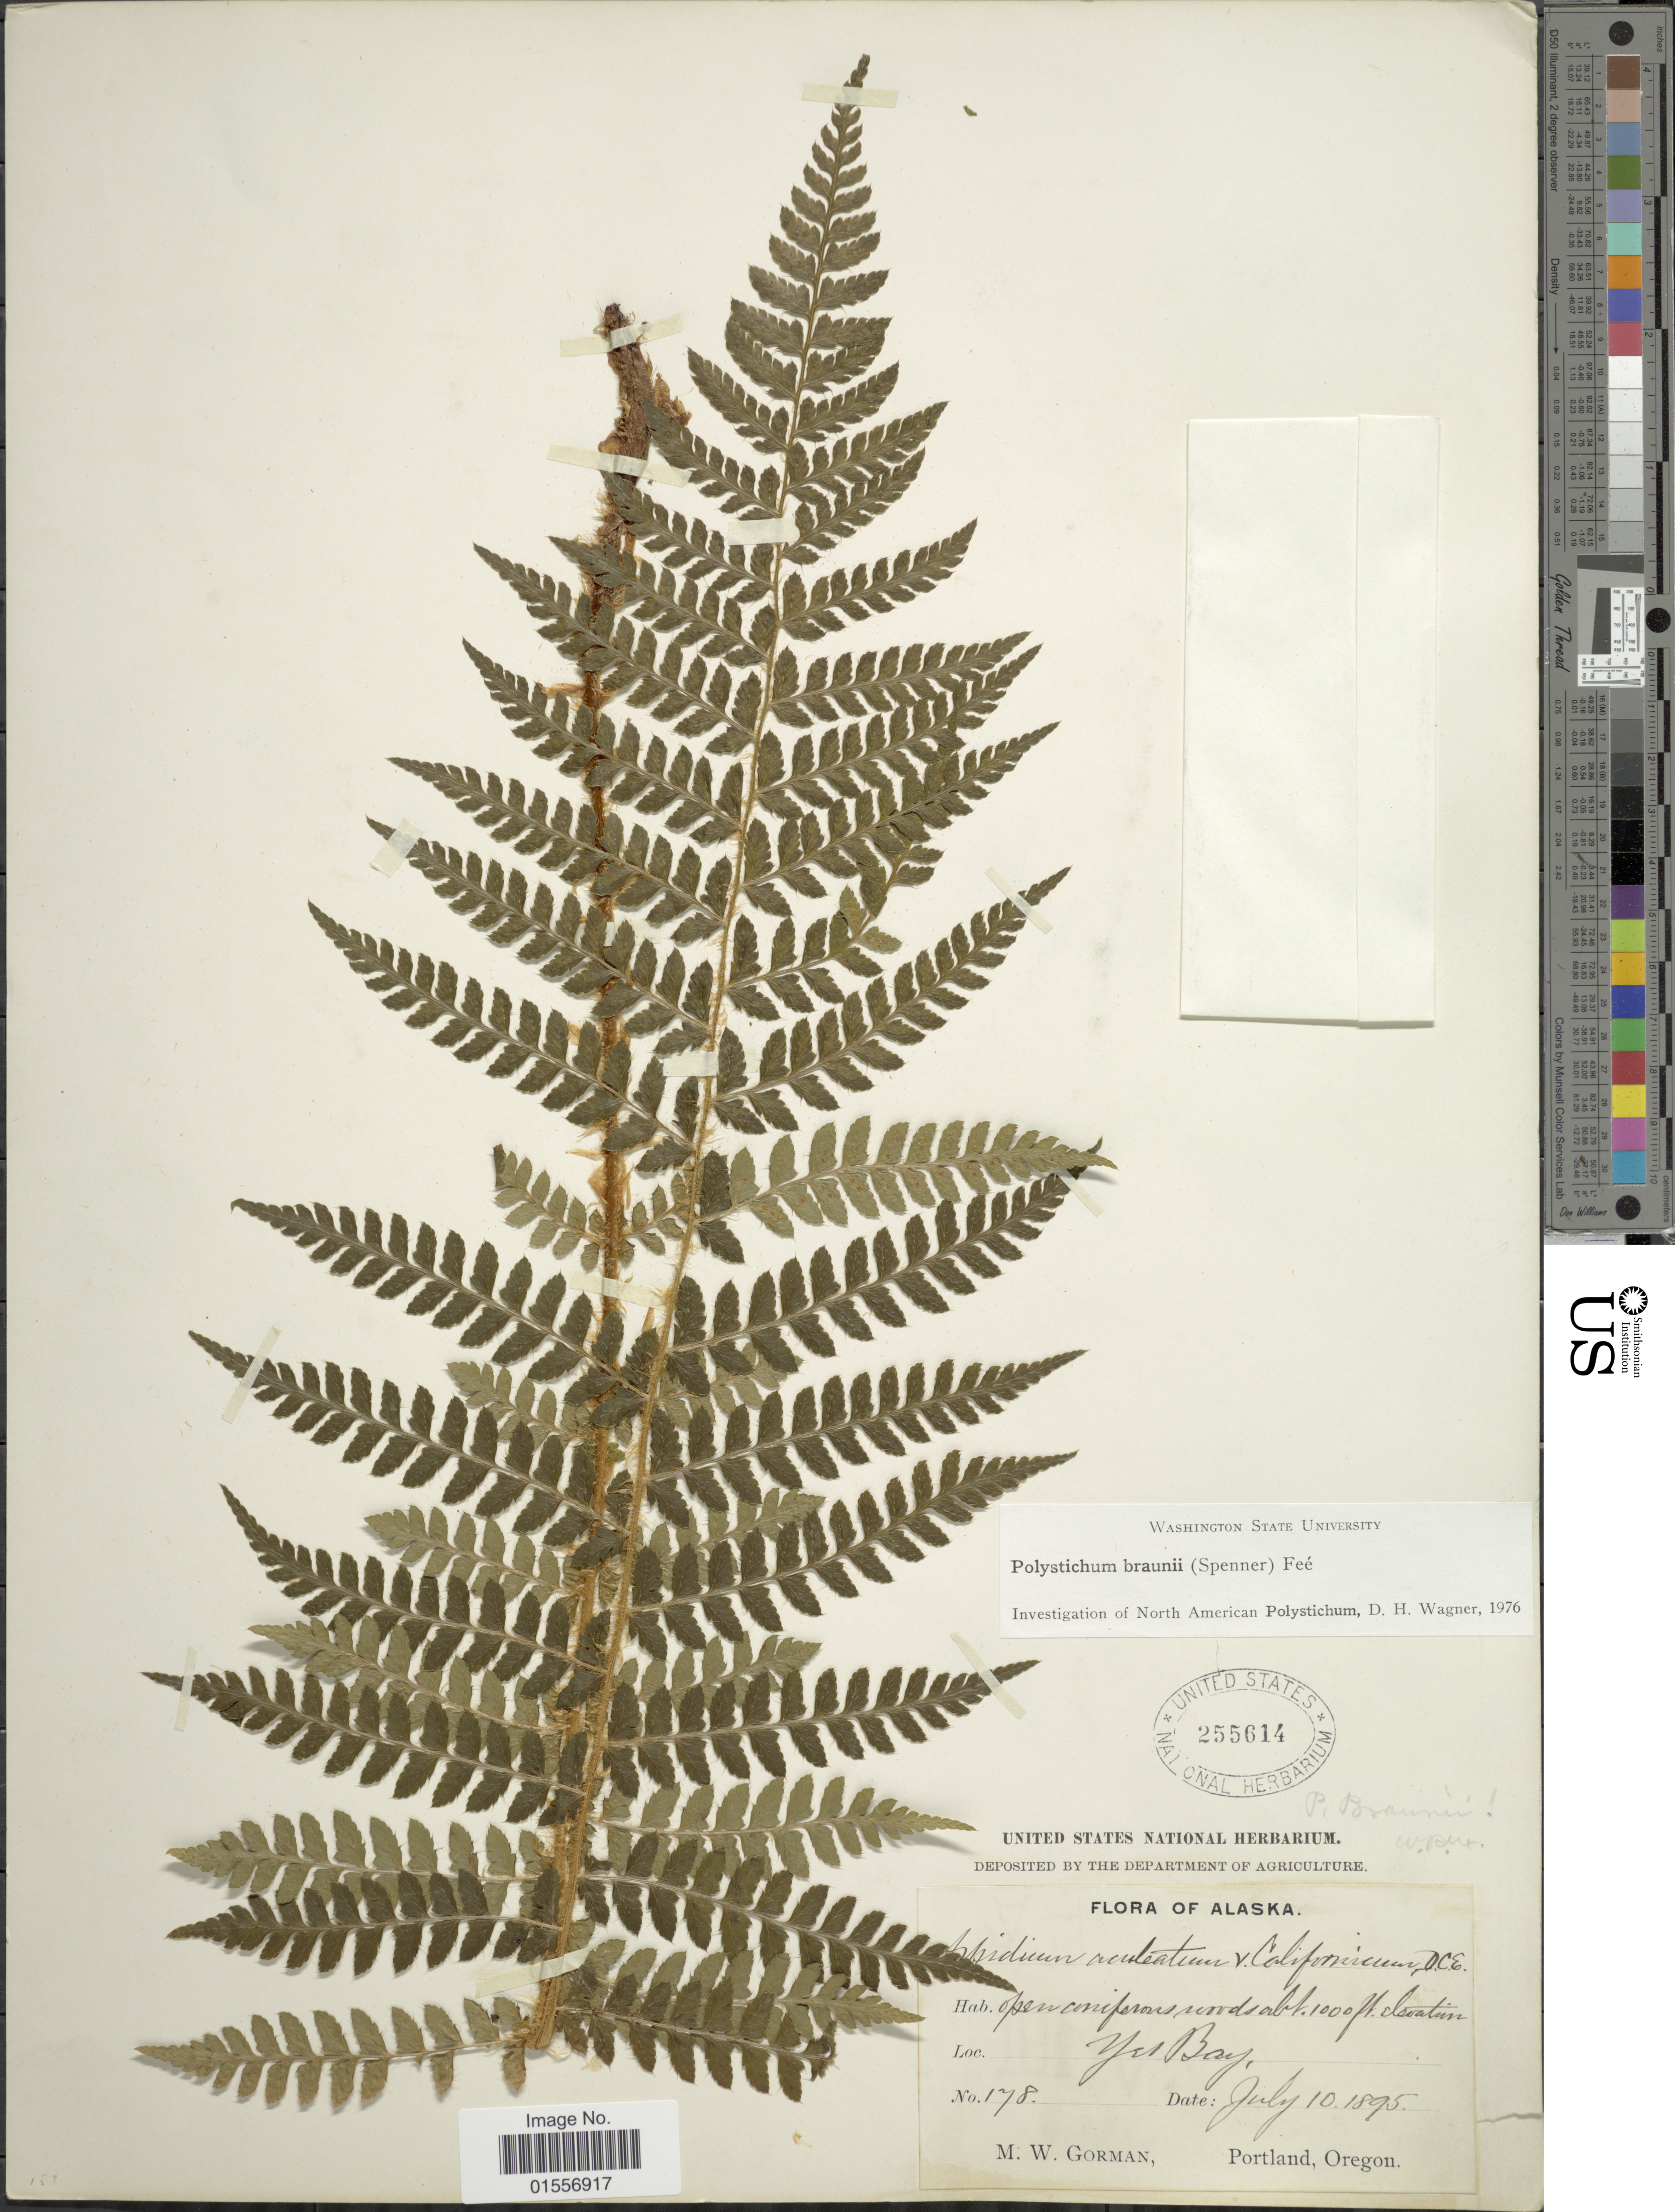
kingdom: Plantae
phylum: Tracheophyta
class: Polypodiopsida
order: Polypodiales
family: Dryopteridaceae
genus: Polystichum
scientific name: Polystichum braunii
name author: (Spenn.) Fée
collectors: M. W. Gorman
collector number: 178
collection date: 1895-07-10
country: United States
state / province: Alaska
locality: Yet Bay, Portland, Oregon.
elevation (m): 305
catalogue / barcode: US 255614